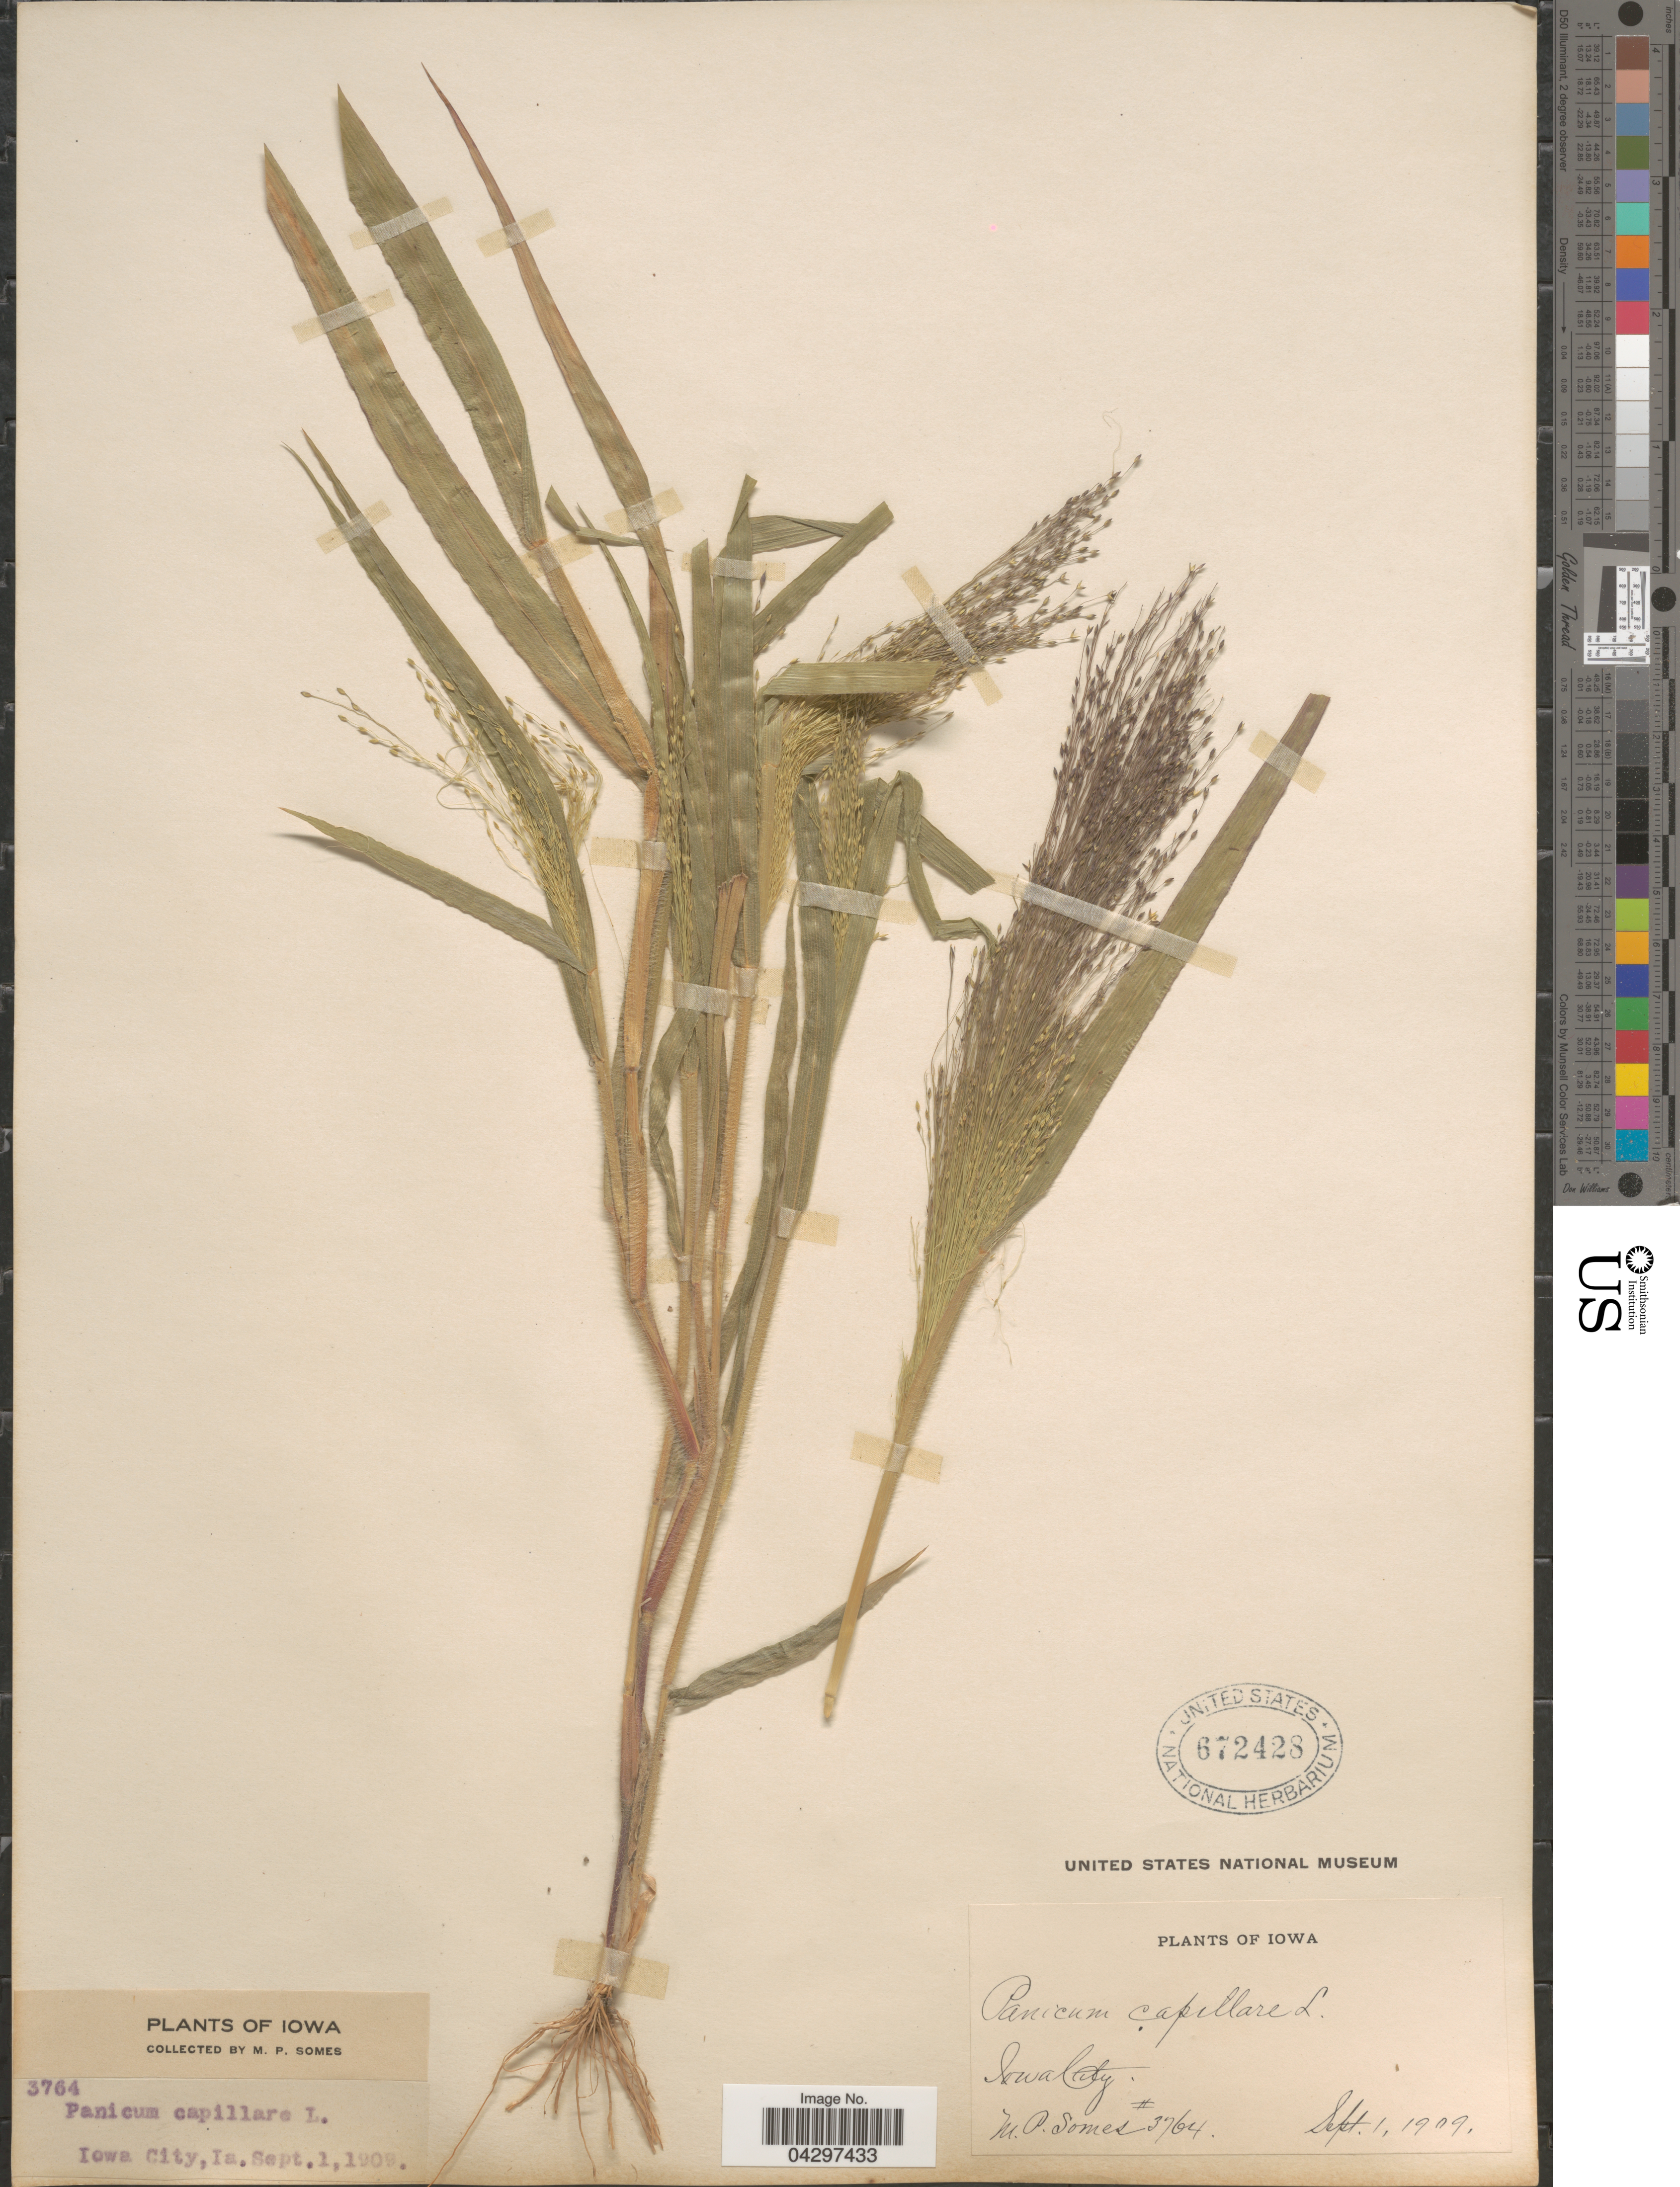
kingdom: Plantae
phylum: Tracheophyta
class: Liliopsida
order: Poales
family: Poaceae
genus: Panicum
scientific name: Panicum capillare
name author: L.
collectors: M. Somes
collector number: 3764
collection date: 1909-09-01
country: United States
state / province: Iowa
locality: Iowa City.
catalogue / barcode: US 672428